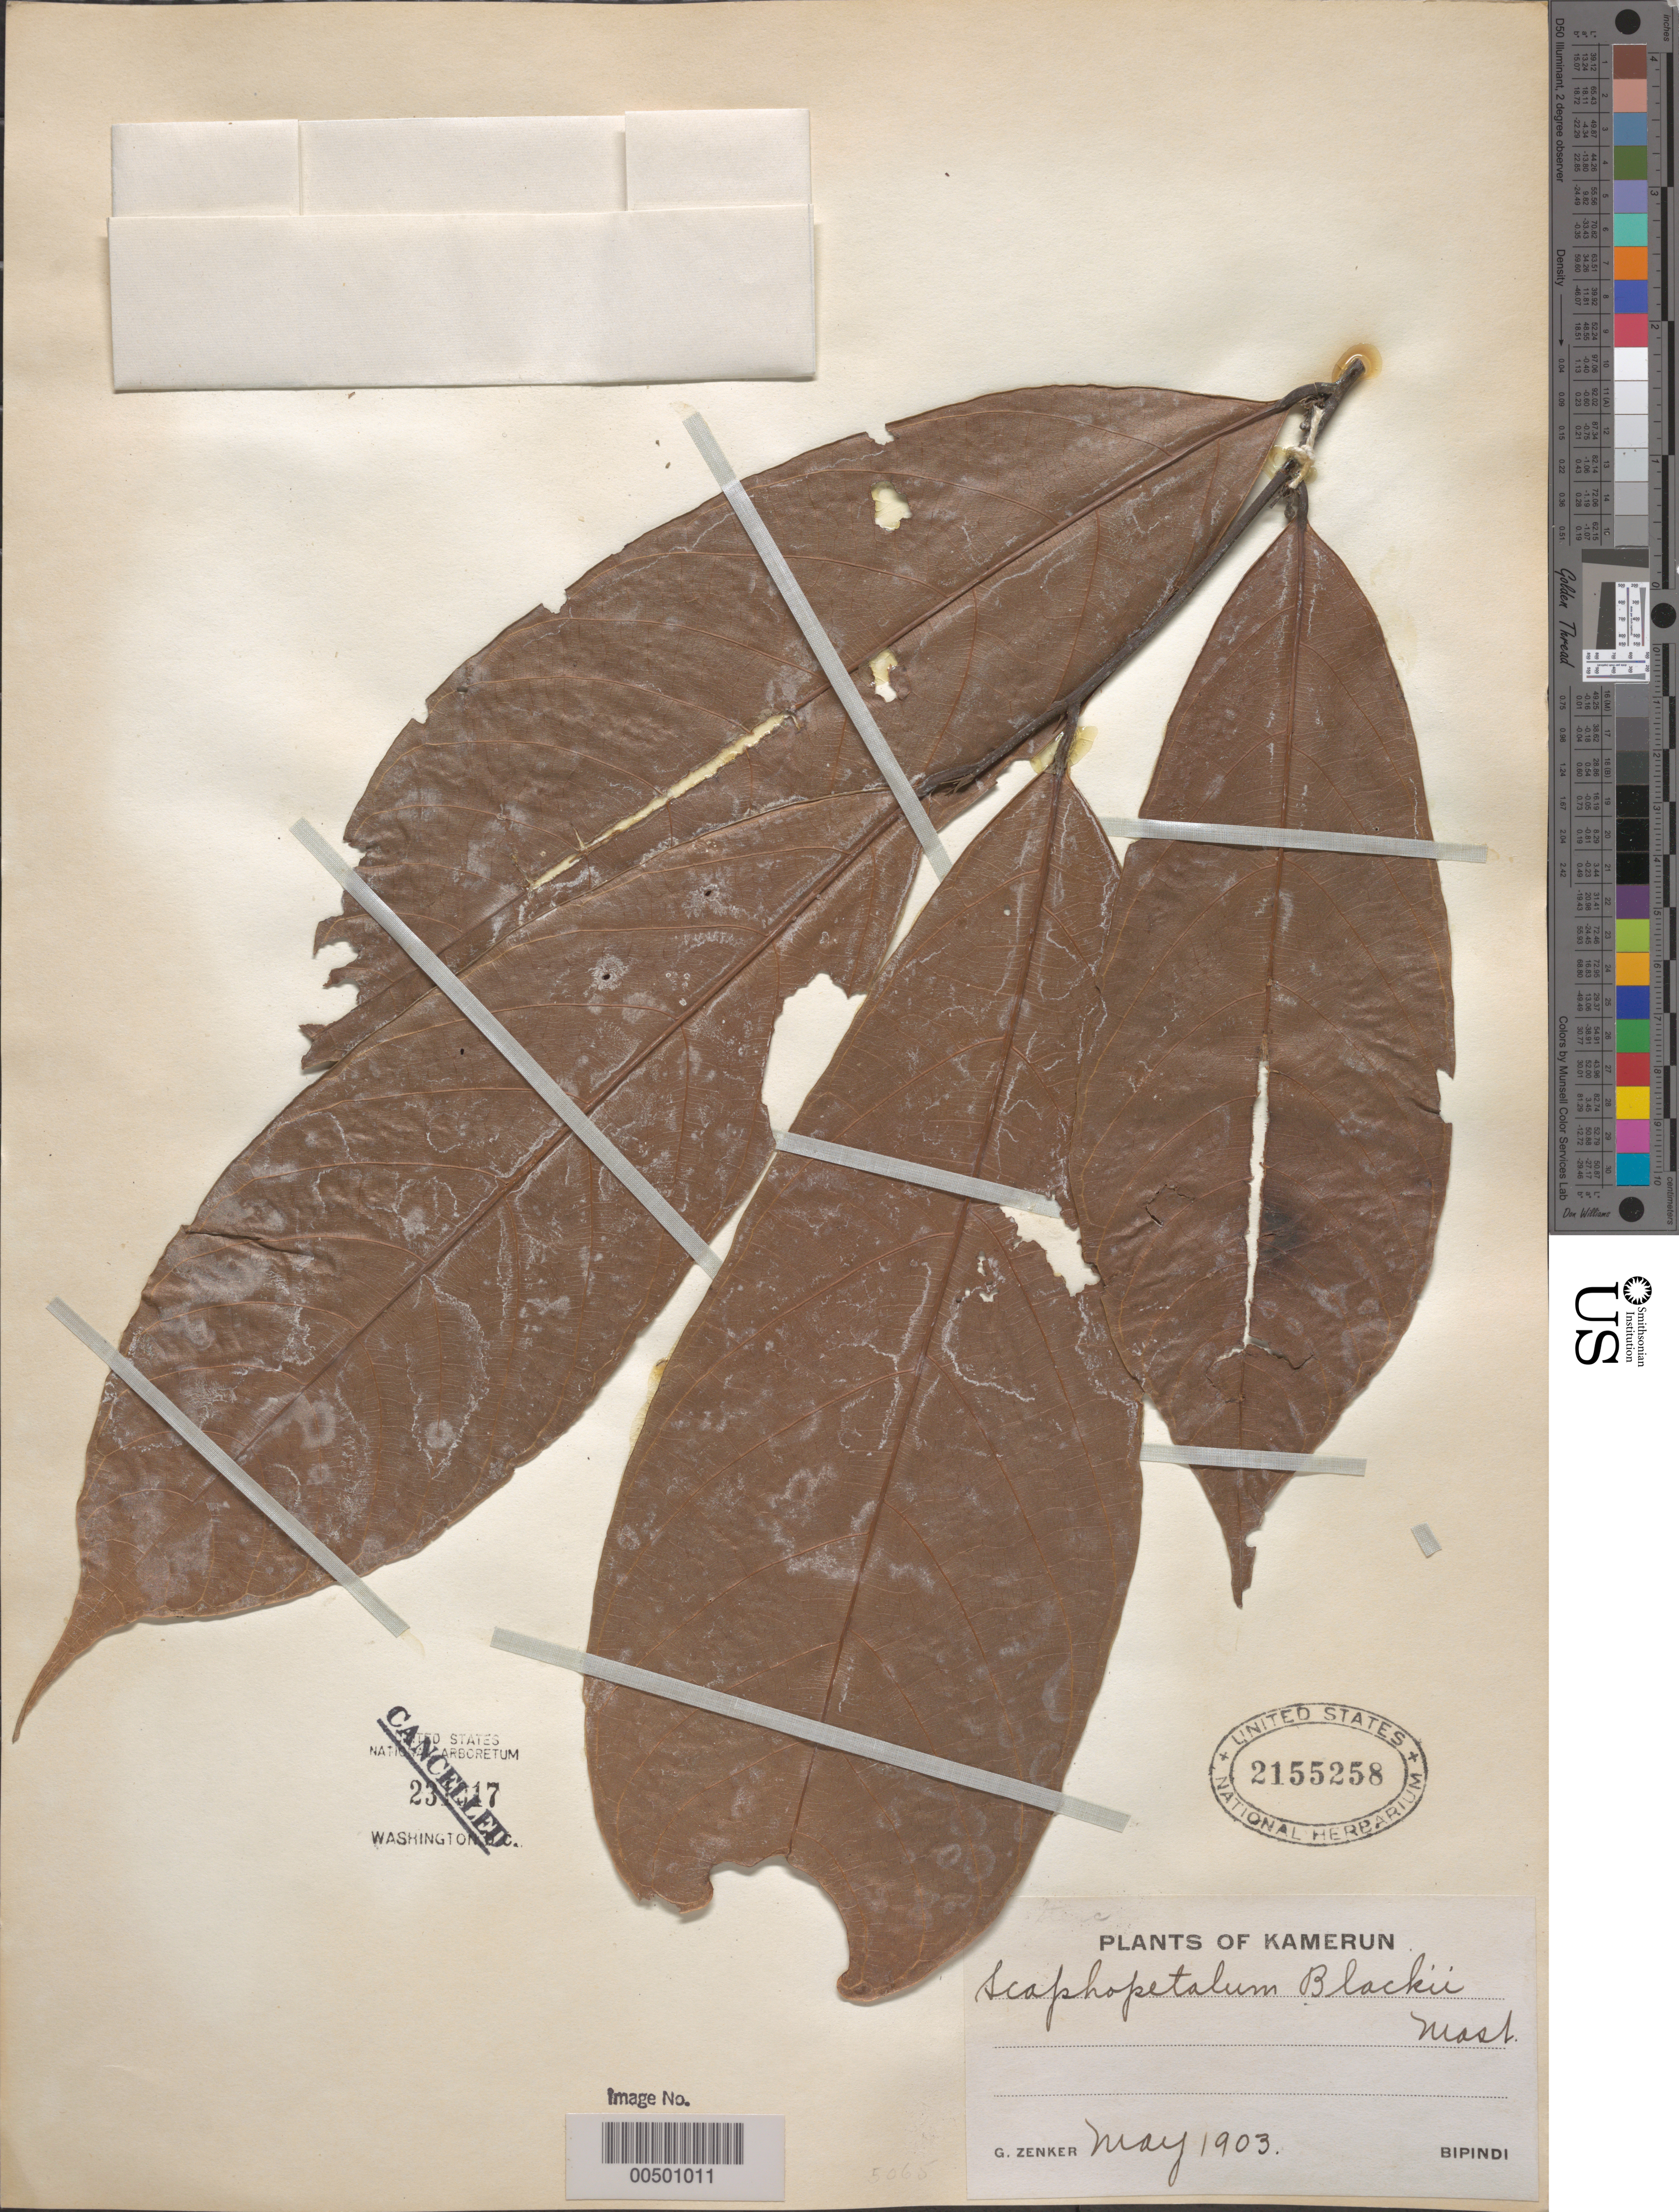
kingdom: Plantae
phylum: Tracheophyta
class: Magnoliopsida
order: Malvales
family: Malvaceae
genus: Scaphopetalum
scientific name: Scaphopetalum blackii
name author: Mast.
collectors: G. A. Zenker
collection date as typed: May 1903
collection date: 1903-05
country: Cameroon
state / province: Sud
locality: Bipindi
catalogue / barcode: US 2155258